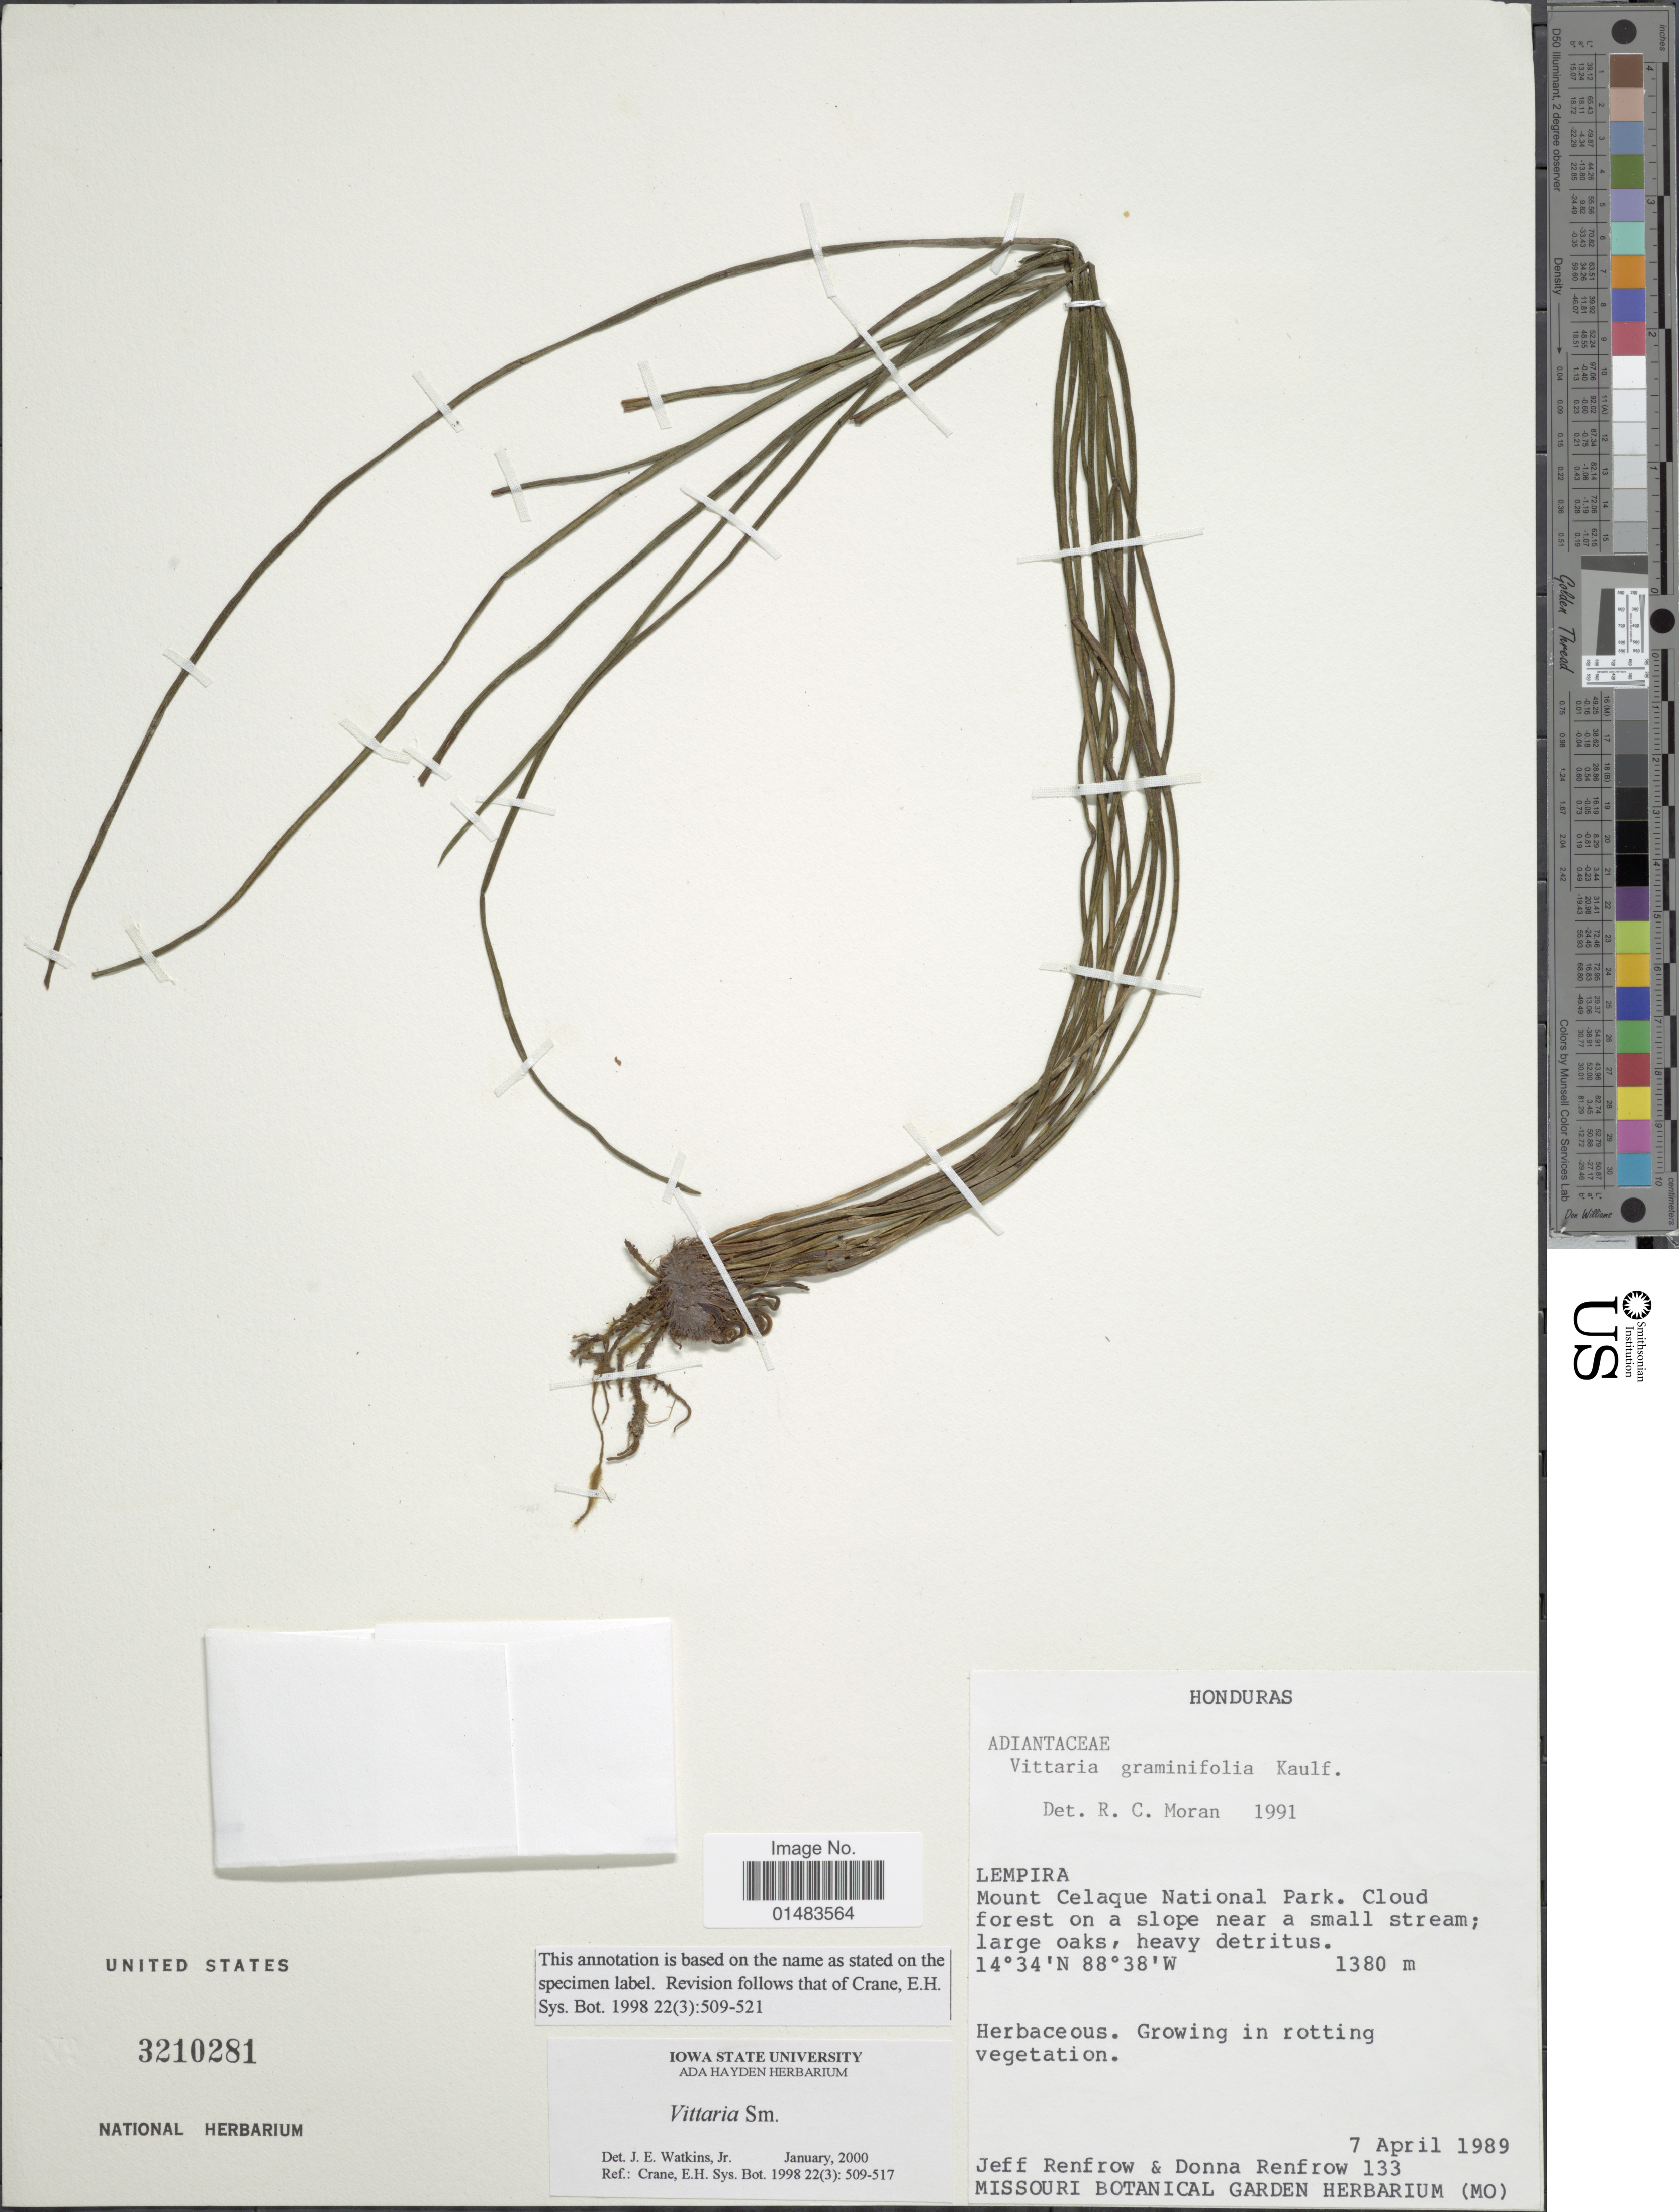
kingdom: Plantae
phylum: Tracheophyta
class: Polypodiopsida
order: Polypodiales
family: Pteridaceae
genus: Vittaria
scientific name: Vittaria graminifolia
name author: Kaulf.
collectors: D. Renfrow & D. Renfrow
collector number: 133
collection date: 1989-04-07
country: Honduras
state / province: Lempira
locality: Mount Celaque National Park. Cloud forest on a slope near a small stream; large oaks, heavy detritus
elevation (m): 1380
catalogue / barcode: US 3210281